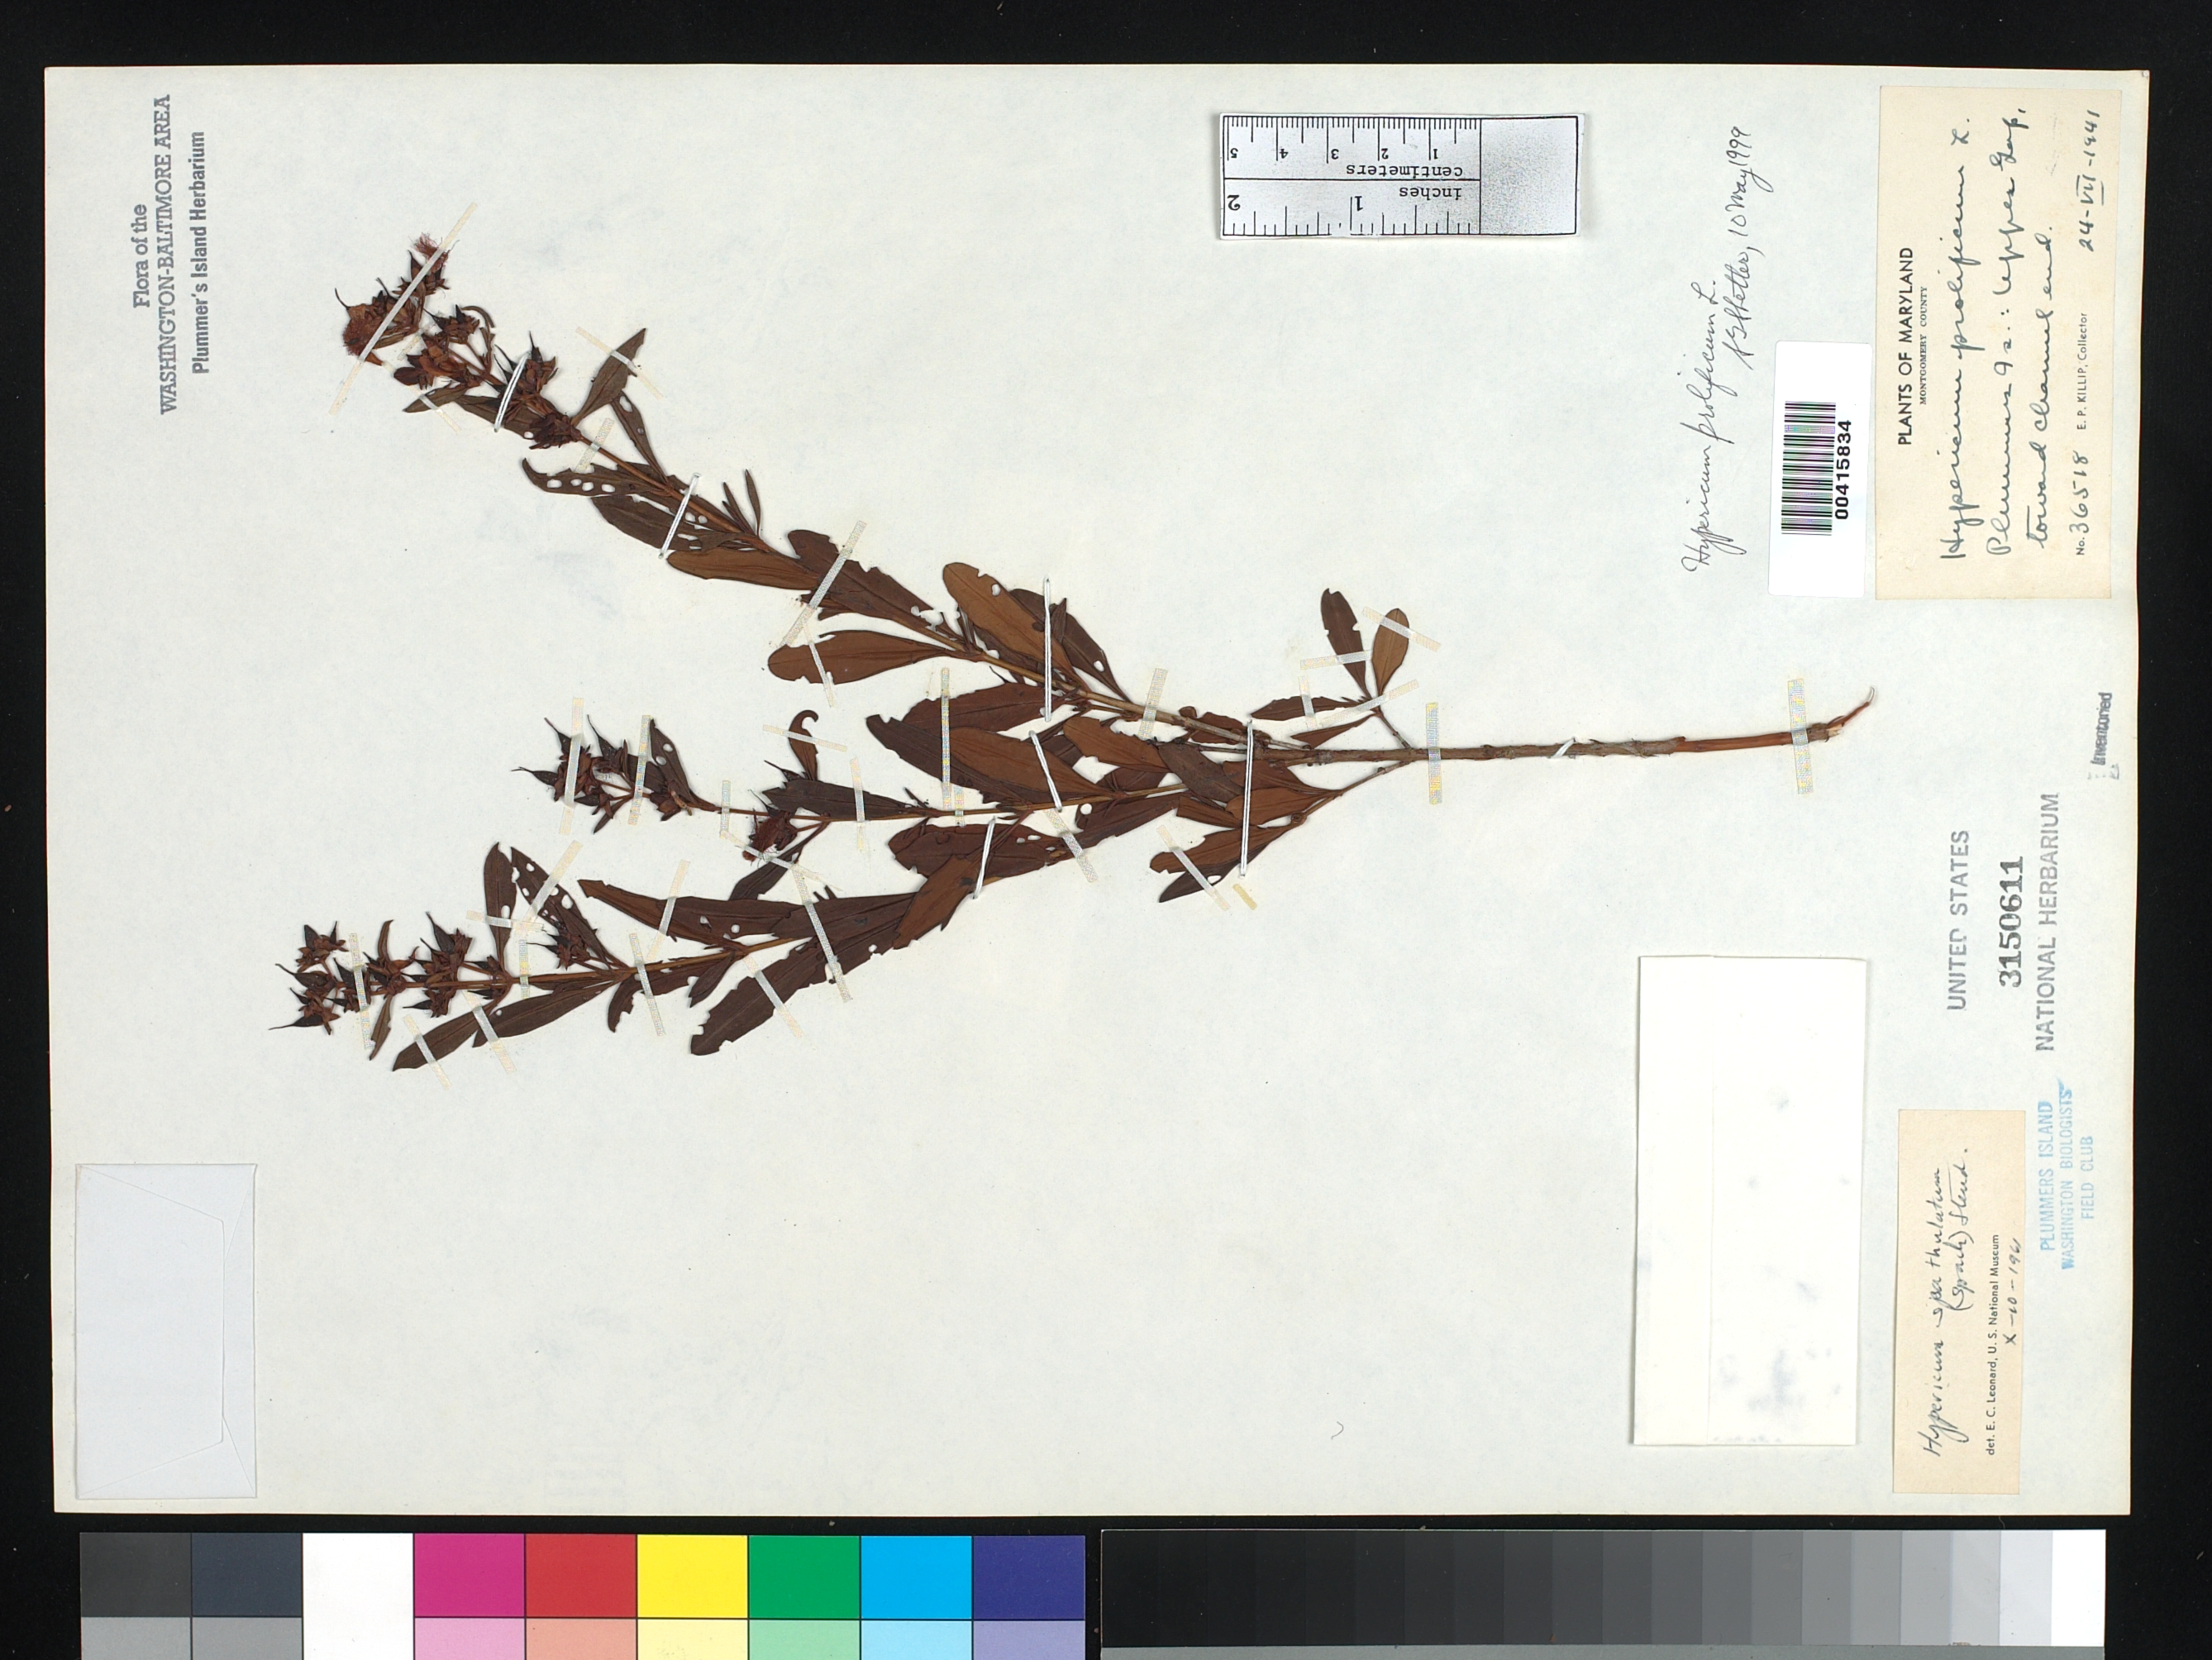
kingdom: Plantae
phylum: Tracheophyta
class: Magnoliopsida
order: Malpighiales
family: Hypericaceae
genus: Hypericum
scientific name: Hypericum prolificum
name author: L.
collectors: E. P. Killip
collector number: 36518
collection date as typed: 24 Jul 1941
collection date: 1941-07-24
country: United States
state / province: Maryland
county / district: Montgomery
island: Plummers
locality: Plummer's Island; Upper Gap, toward channel End C. & O. Canal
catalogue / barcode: US 3150611